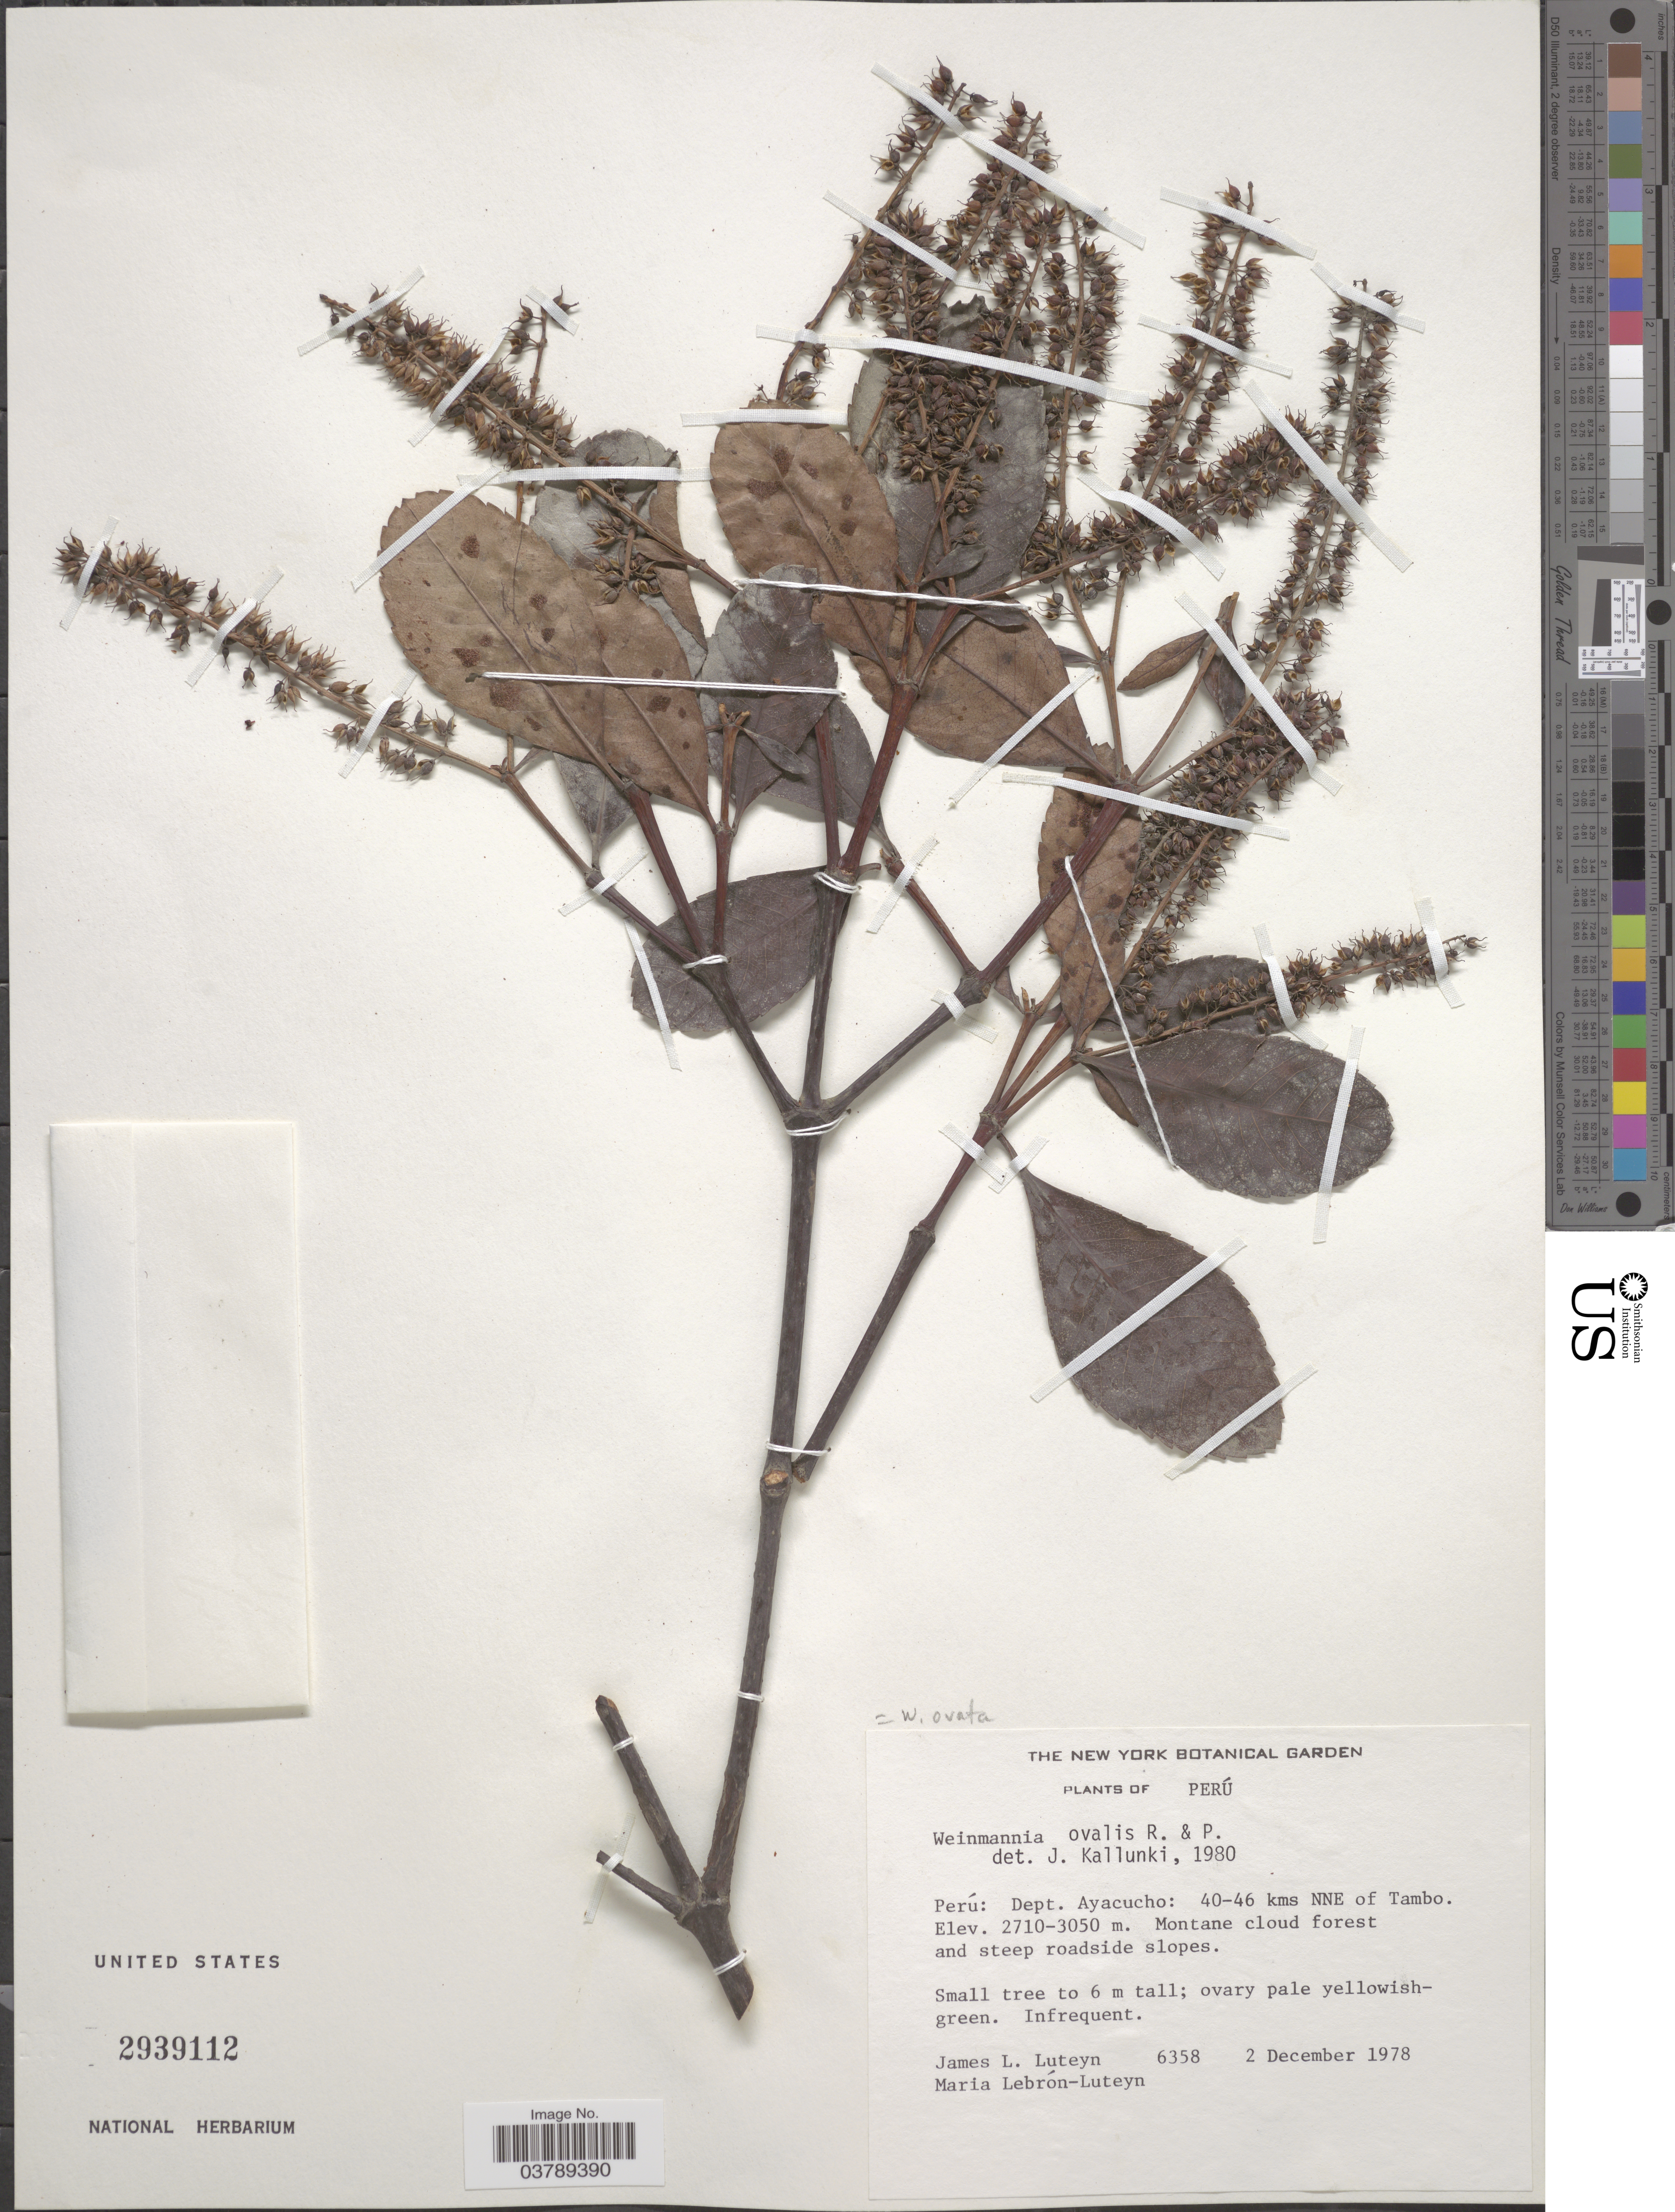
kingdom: Plantae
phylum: Tracheophyta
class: Magnoliopsida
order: Oxalidales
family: Cunoniaceae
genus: Weinmannia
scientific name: Weinmannia ovata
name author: Cav.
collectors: J. L. Luteyn & M. L. Lebrón-Luteyn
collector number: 6358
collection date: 1978-12-02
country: Peru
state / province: Ayacucho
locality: Dept. Ayacucho: 40-46 kms NNE of Tambo.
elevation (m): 2710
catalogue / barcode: US 2939112